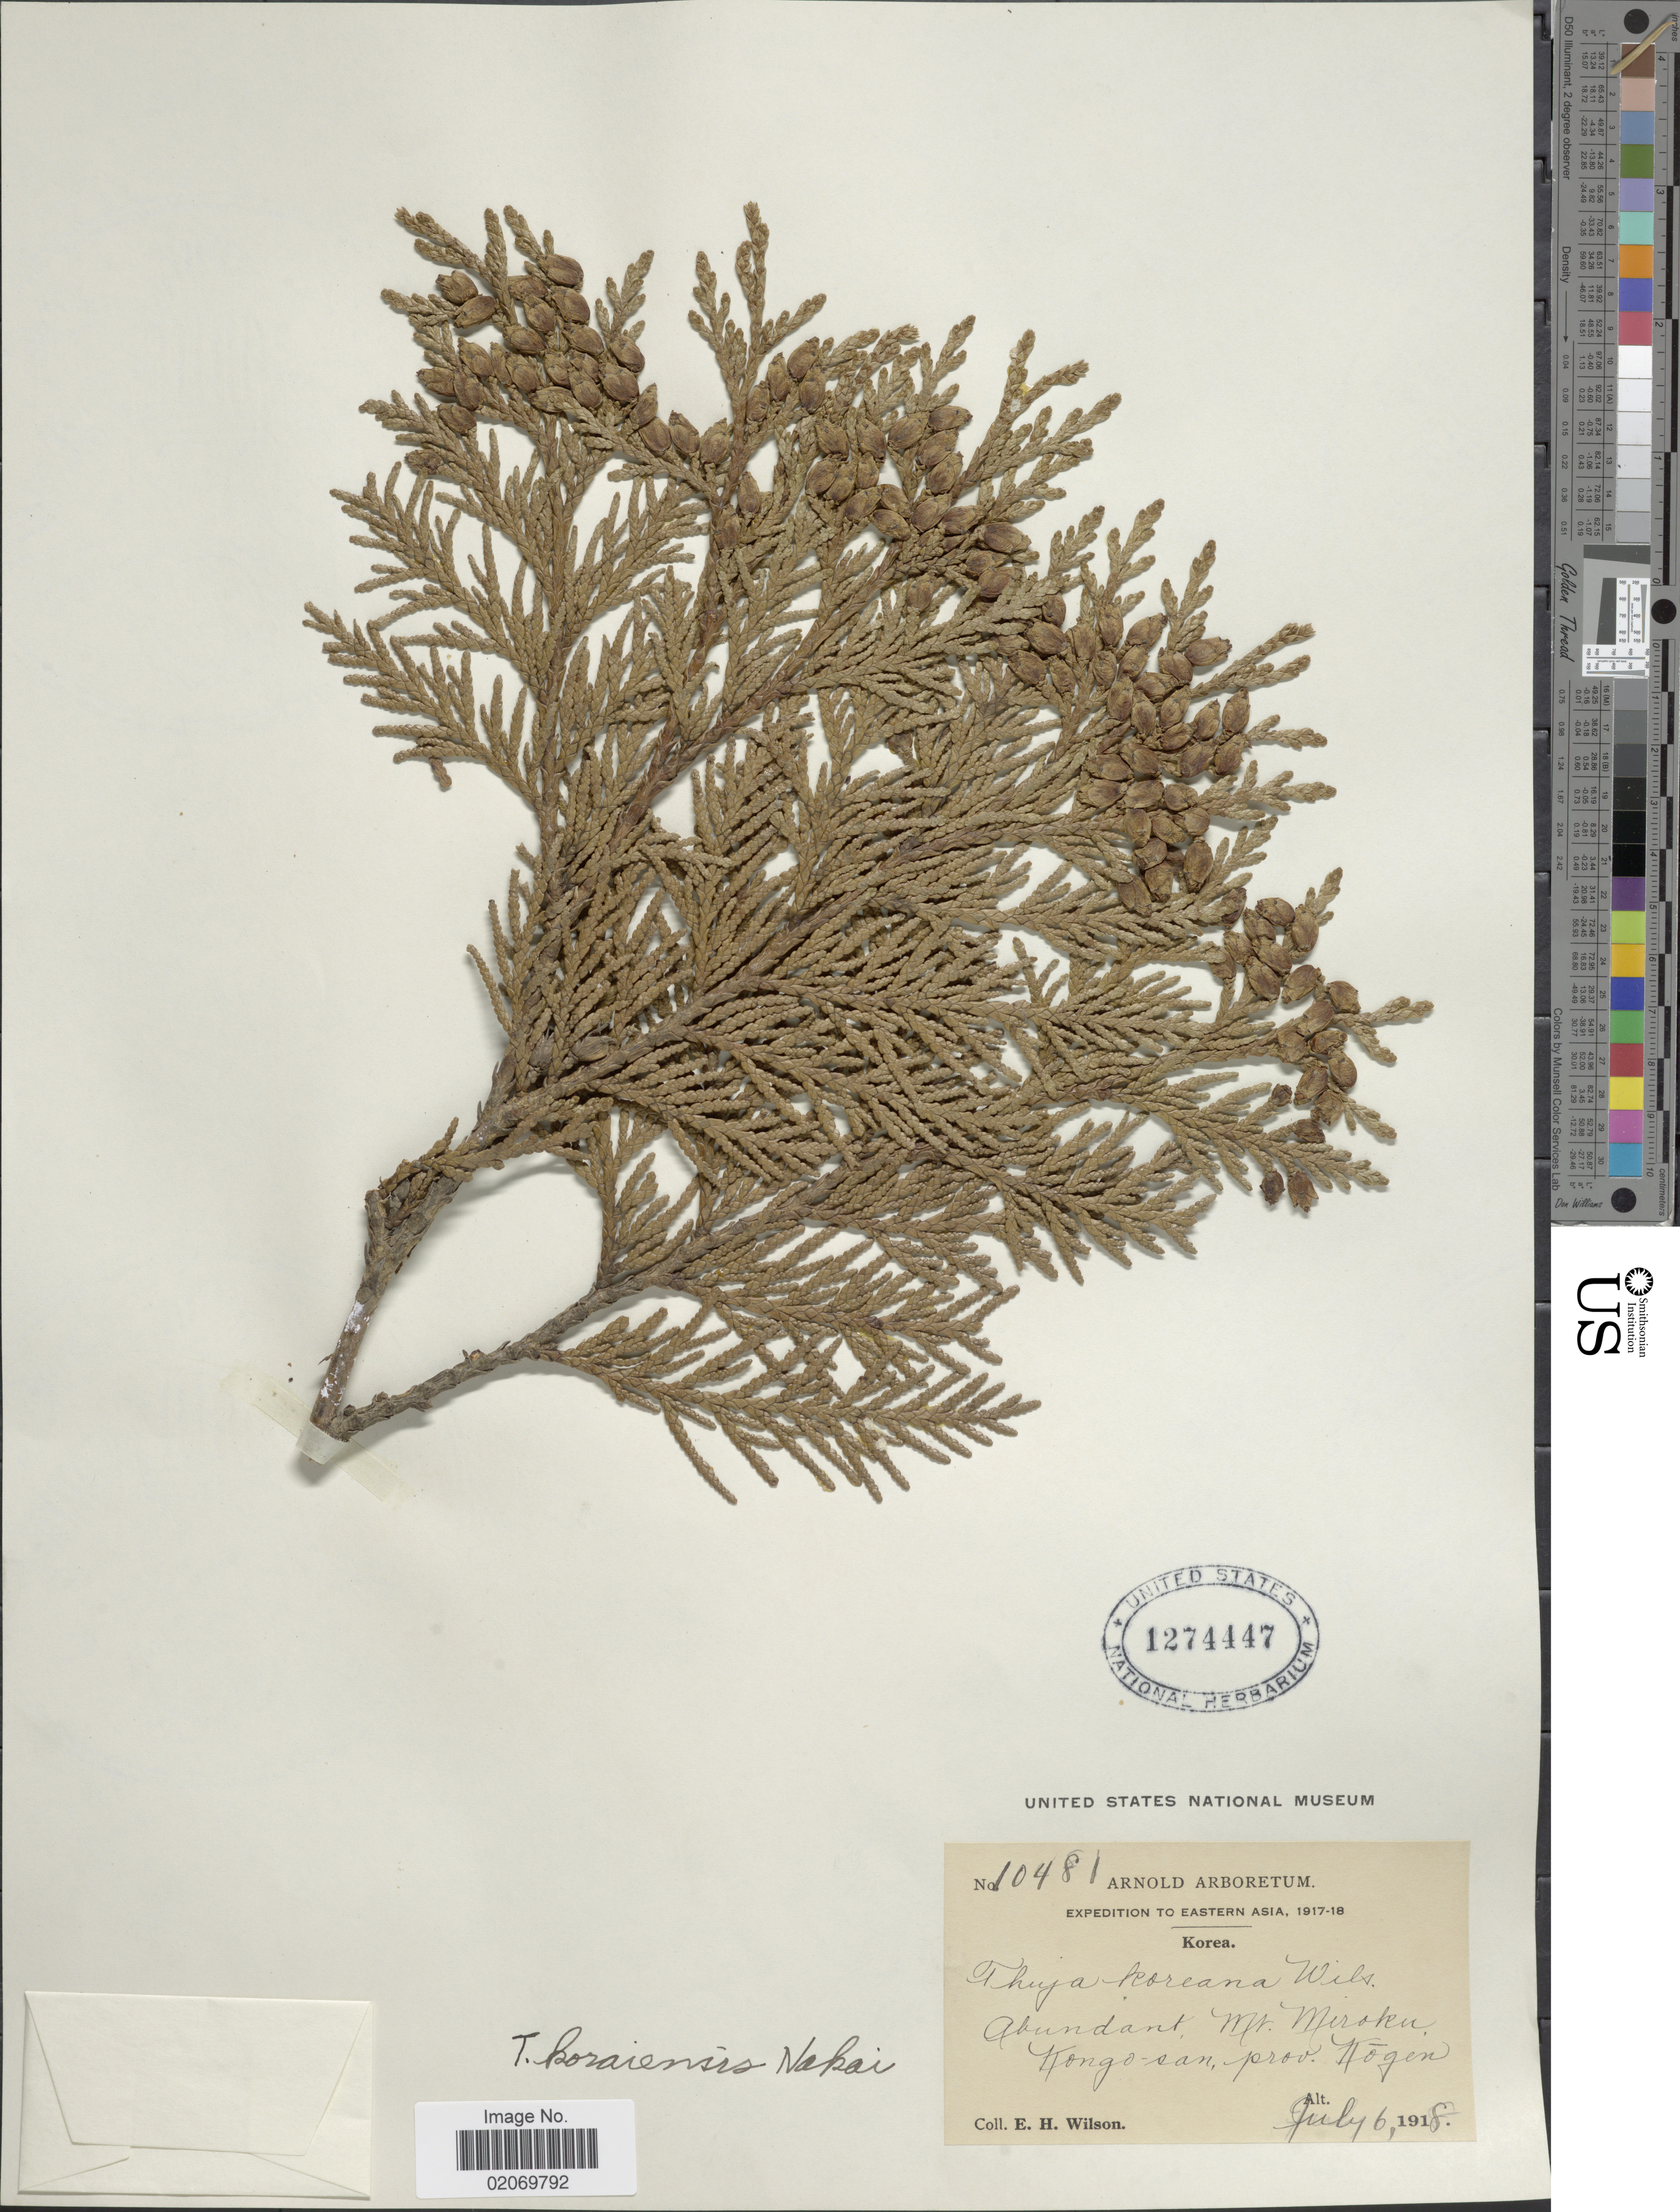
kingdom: Plantae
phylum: Tracheophyta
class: Pinopsida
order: Pinales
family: Cupressaceae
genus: Thuja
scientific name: Thuja koraiensis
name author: Nakai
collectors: E. Wilson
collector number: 10481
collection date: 1918-07-06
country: South Korea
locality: Eastern Asia, Abundant Mt Miroku Kongo-san, prov. Kogen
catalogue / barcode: US 1274447